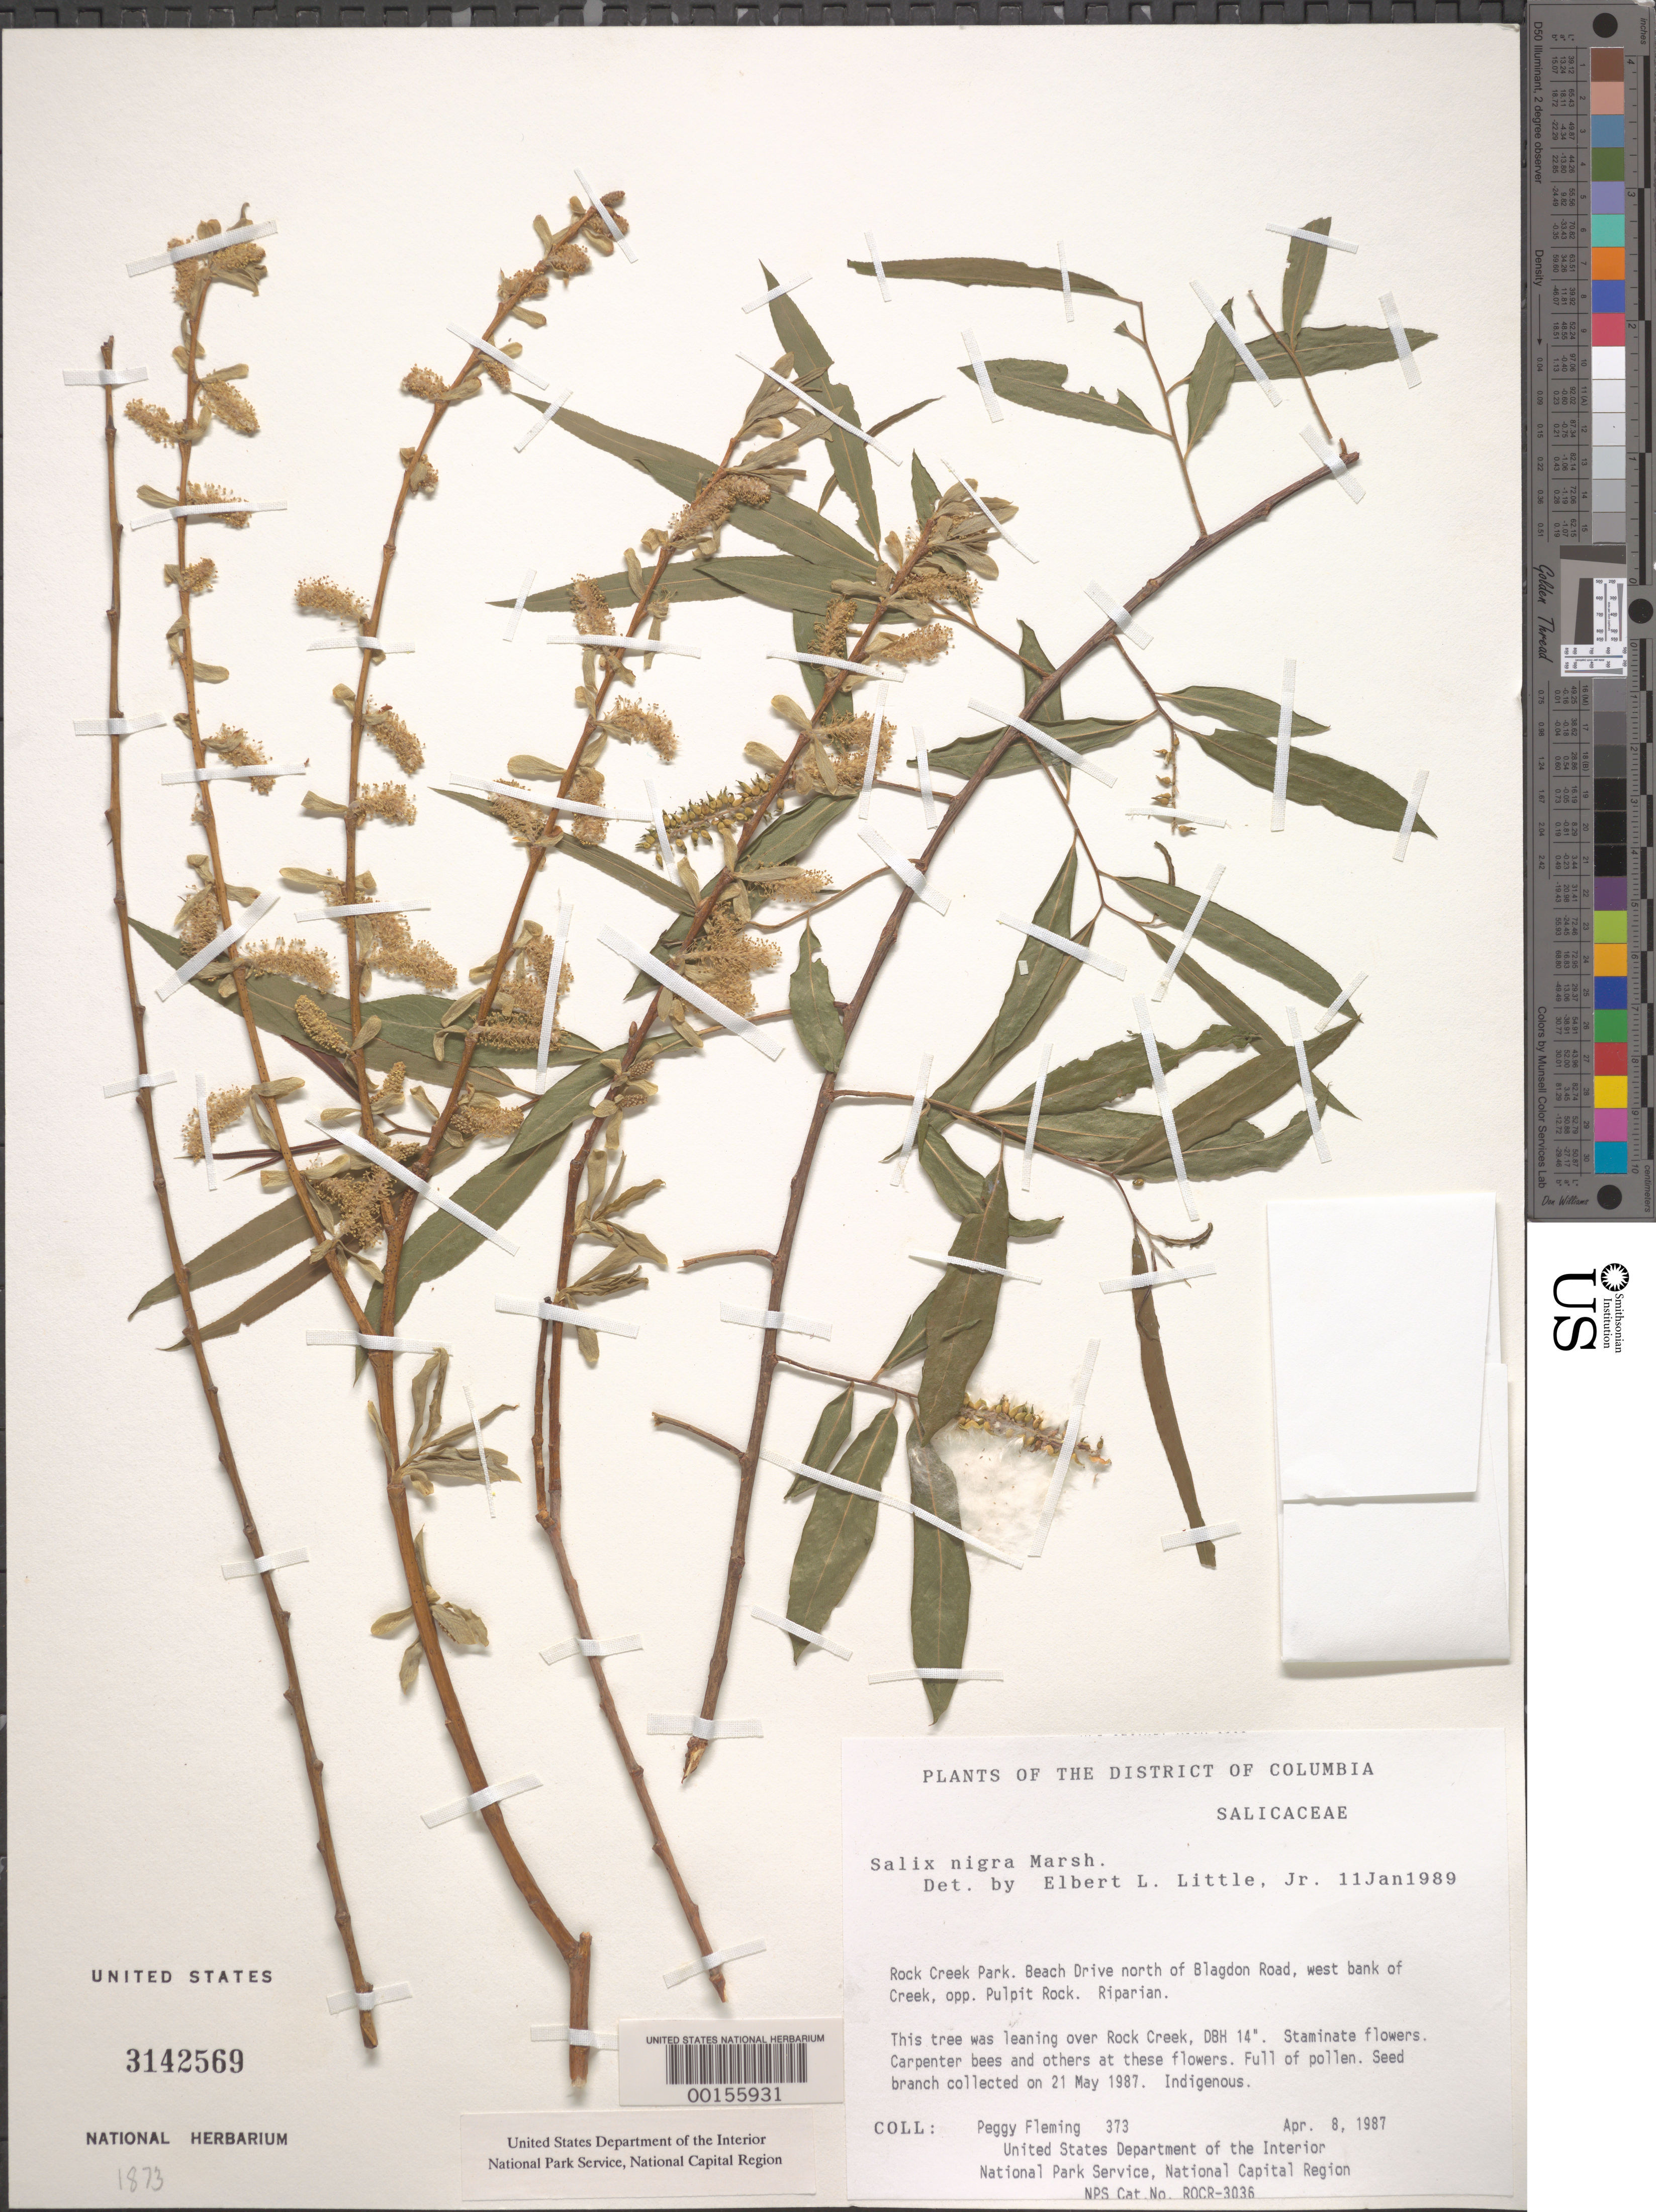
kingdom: Plantae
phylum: Tracheophyta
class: Magnoliopsida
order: Malpighiales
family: Salicaceae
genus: Salix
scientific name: Salix nigra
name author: Marshall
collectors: P. Fleming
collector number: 373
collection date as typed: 08 Apr 1987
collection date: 1987-04-08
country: United States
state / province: District of Columbia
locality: Rock Creek Park, Beach Drive north of Blagdon road, W bank of creek, Pulpit Rock Rock Creek Park and Vicinity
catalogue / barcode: US 3142569